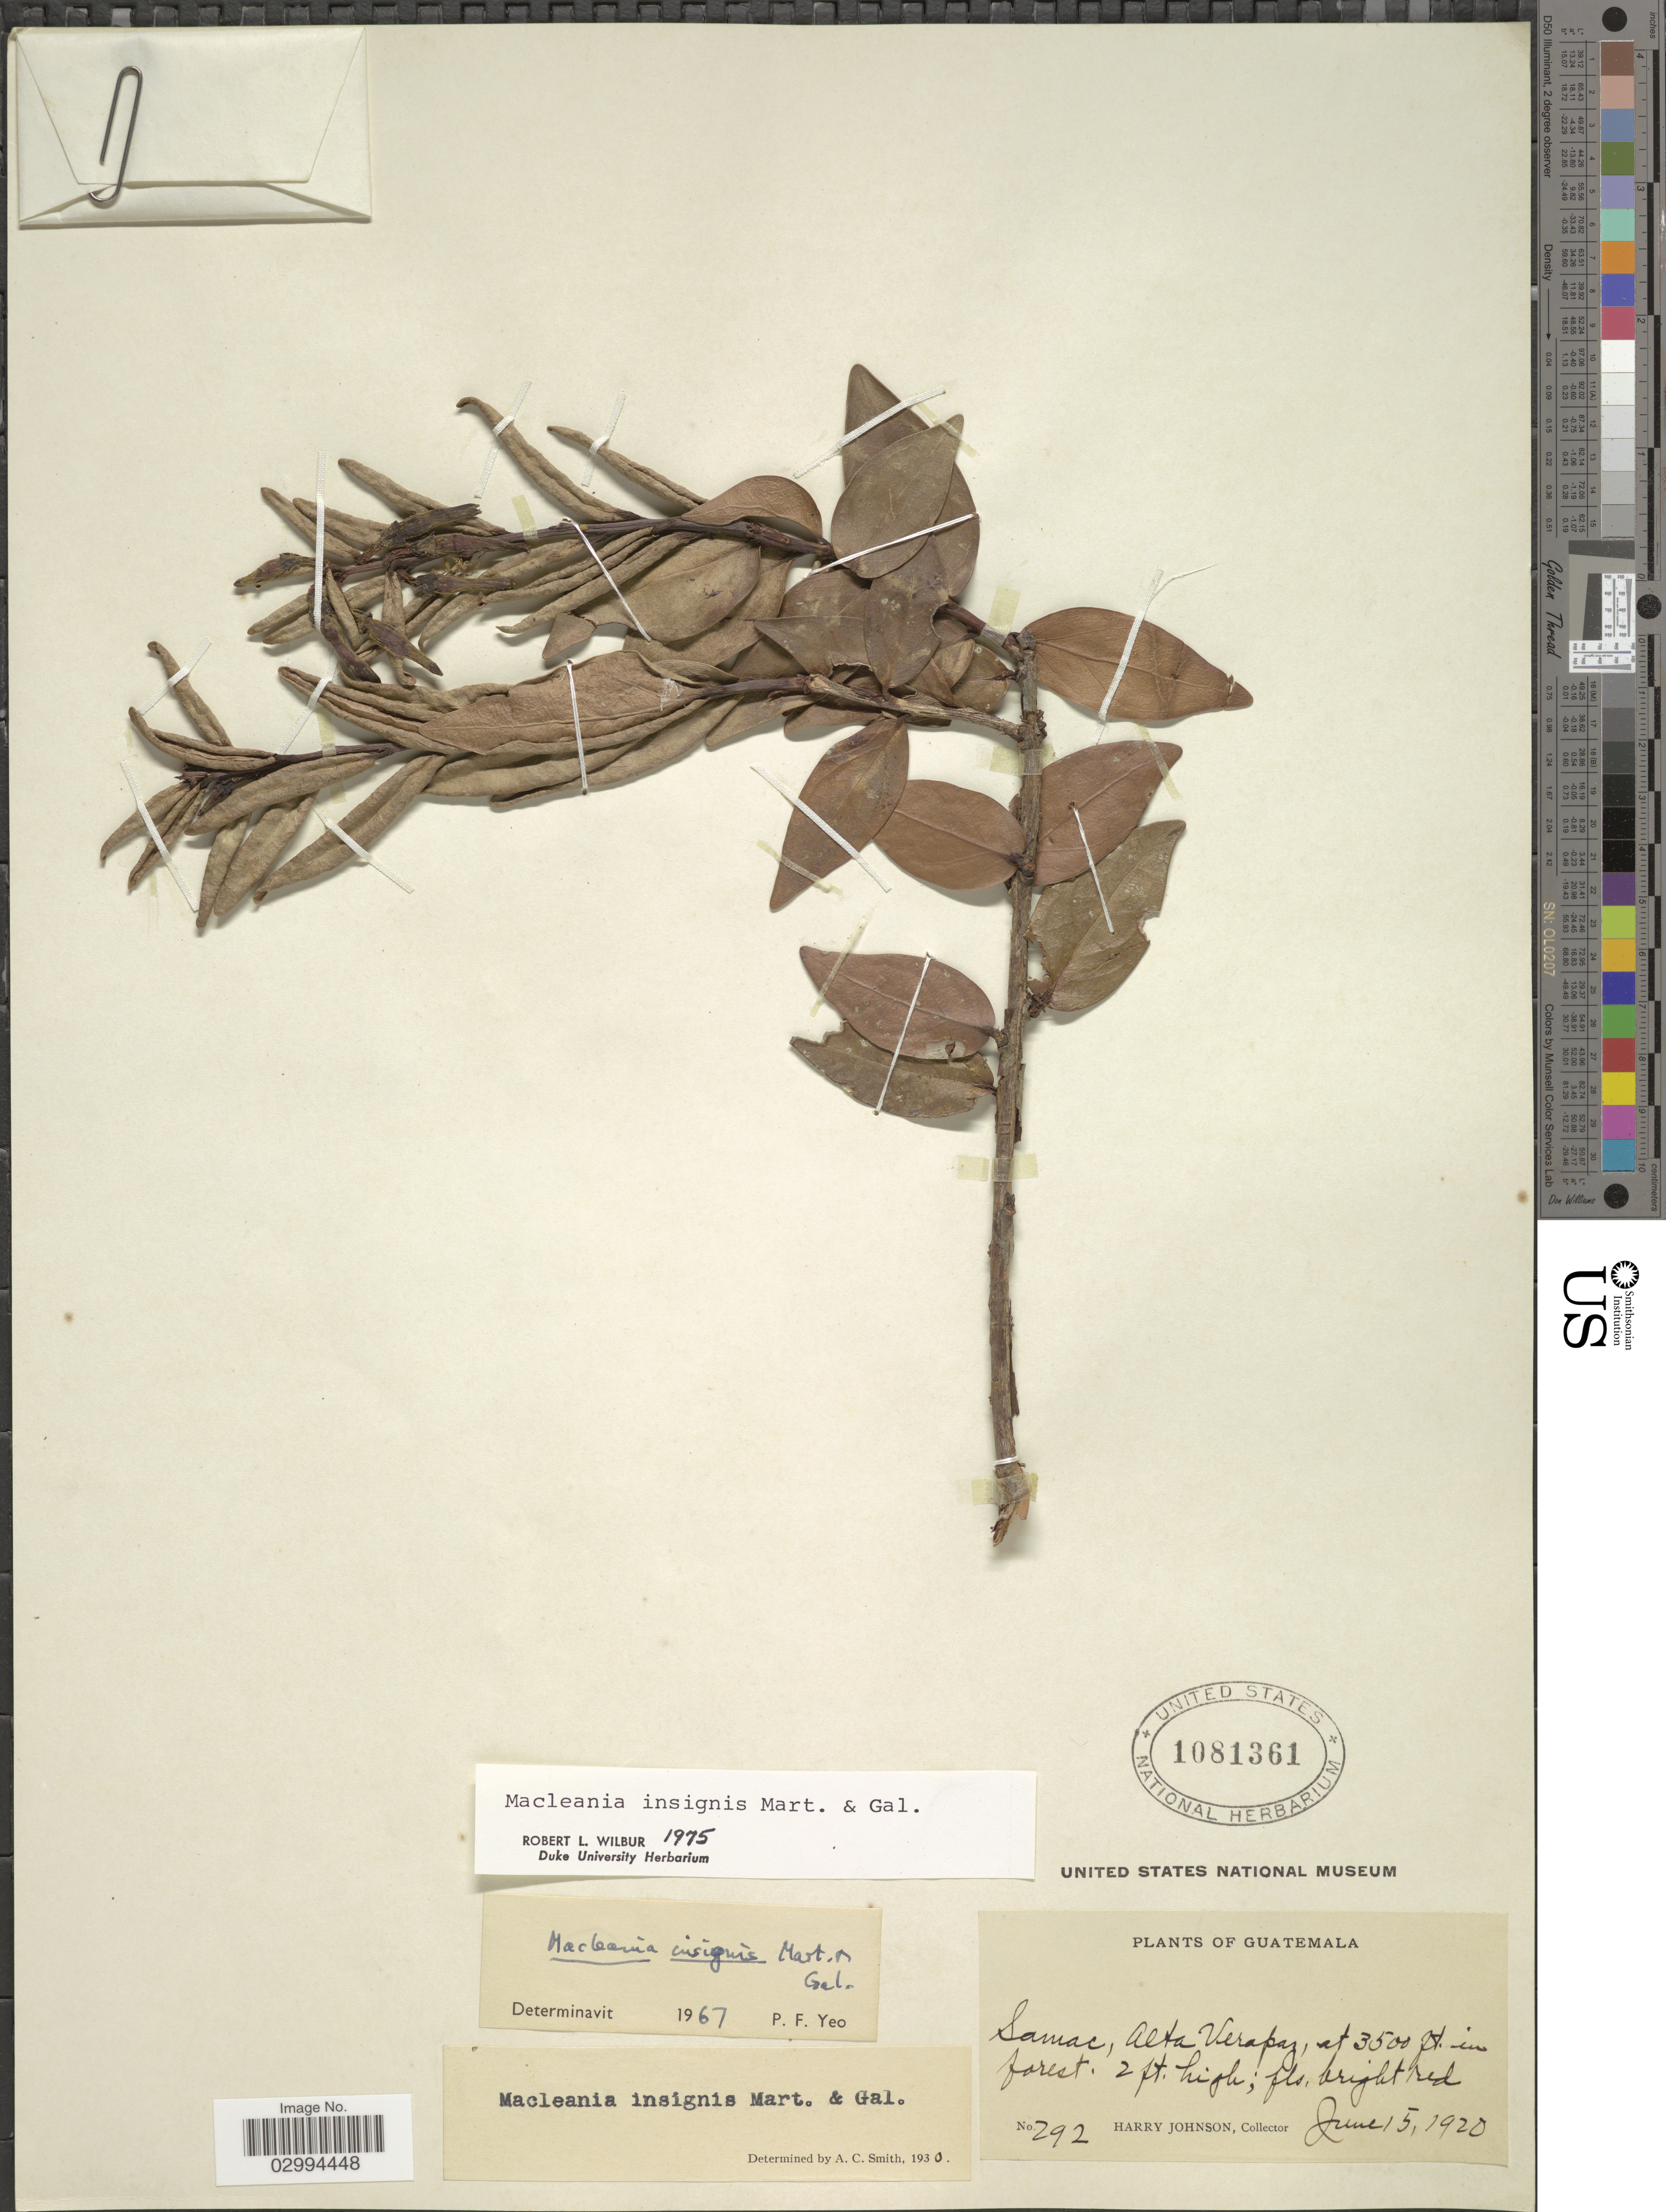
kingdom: Plantae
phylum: Tracheophyta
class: Magnoliopsida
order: Ericales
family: Ericaceae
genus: Macleania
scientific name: Macleania insignis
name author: M. Martens & Galeotti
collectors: H. Johnson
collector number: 292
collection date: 1920-06-15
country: Guatemala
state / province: Alta Verapaz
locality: Samac.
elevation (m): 1067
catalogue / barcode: US 1081361